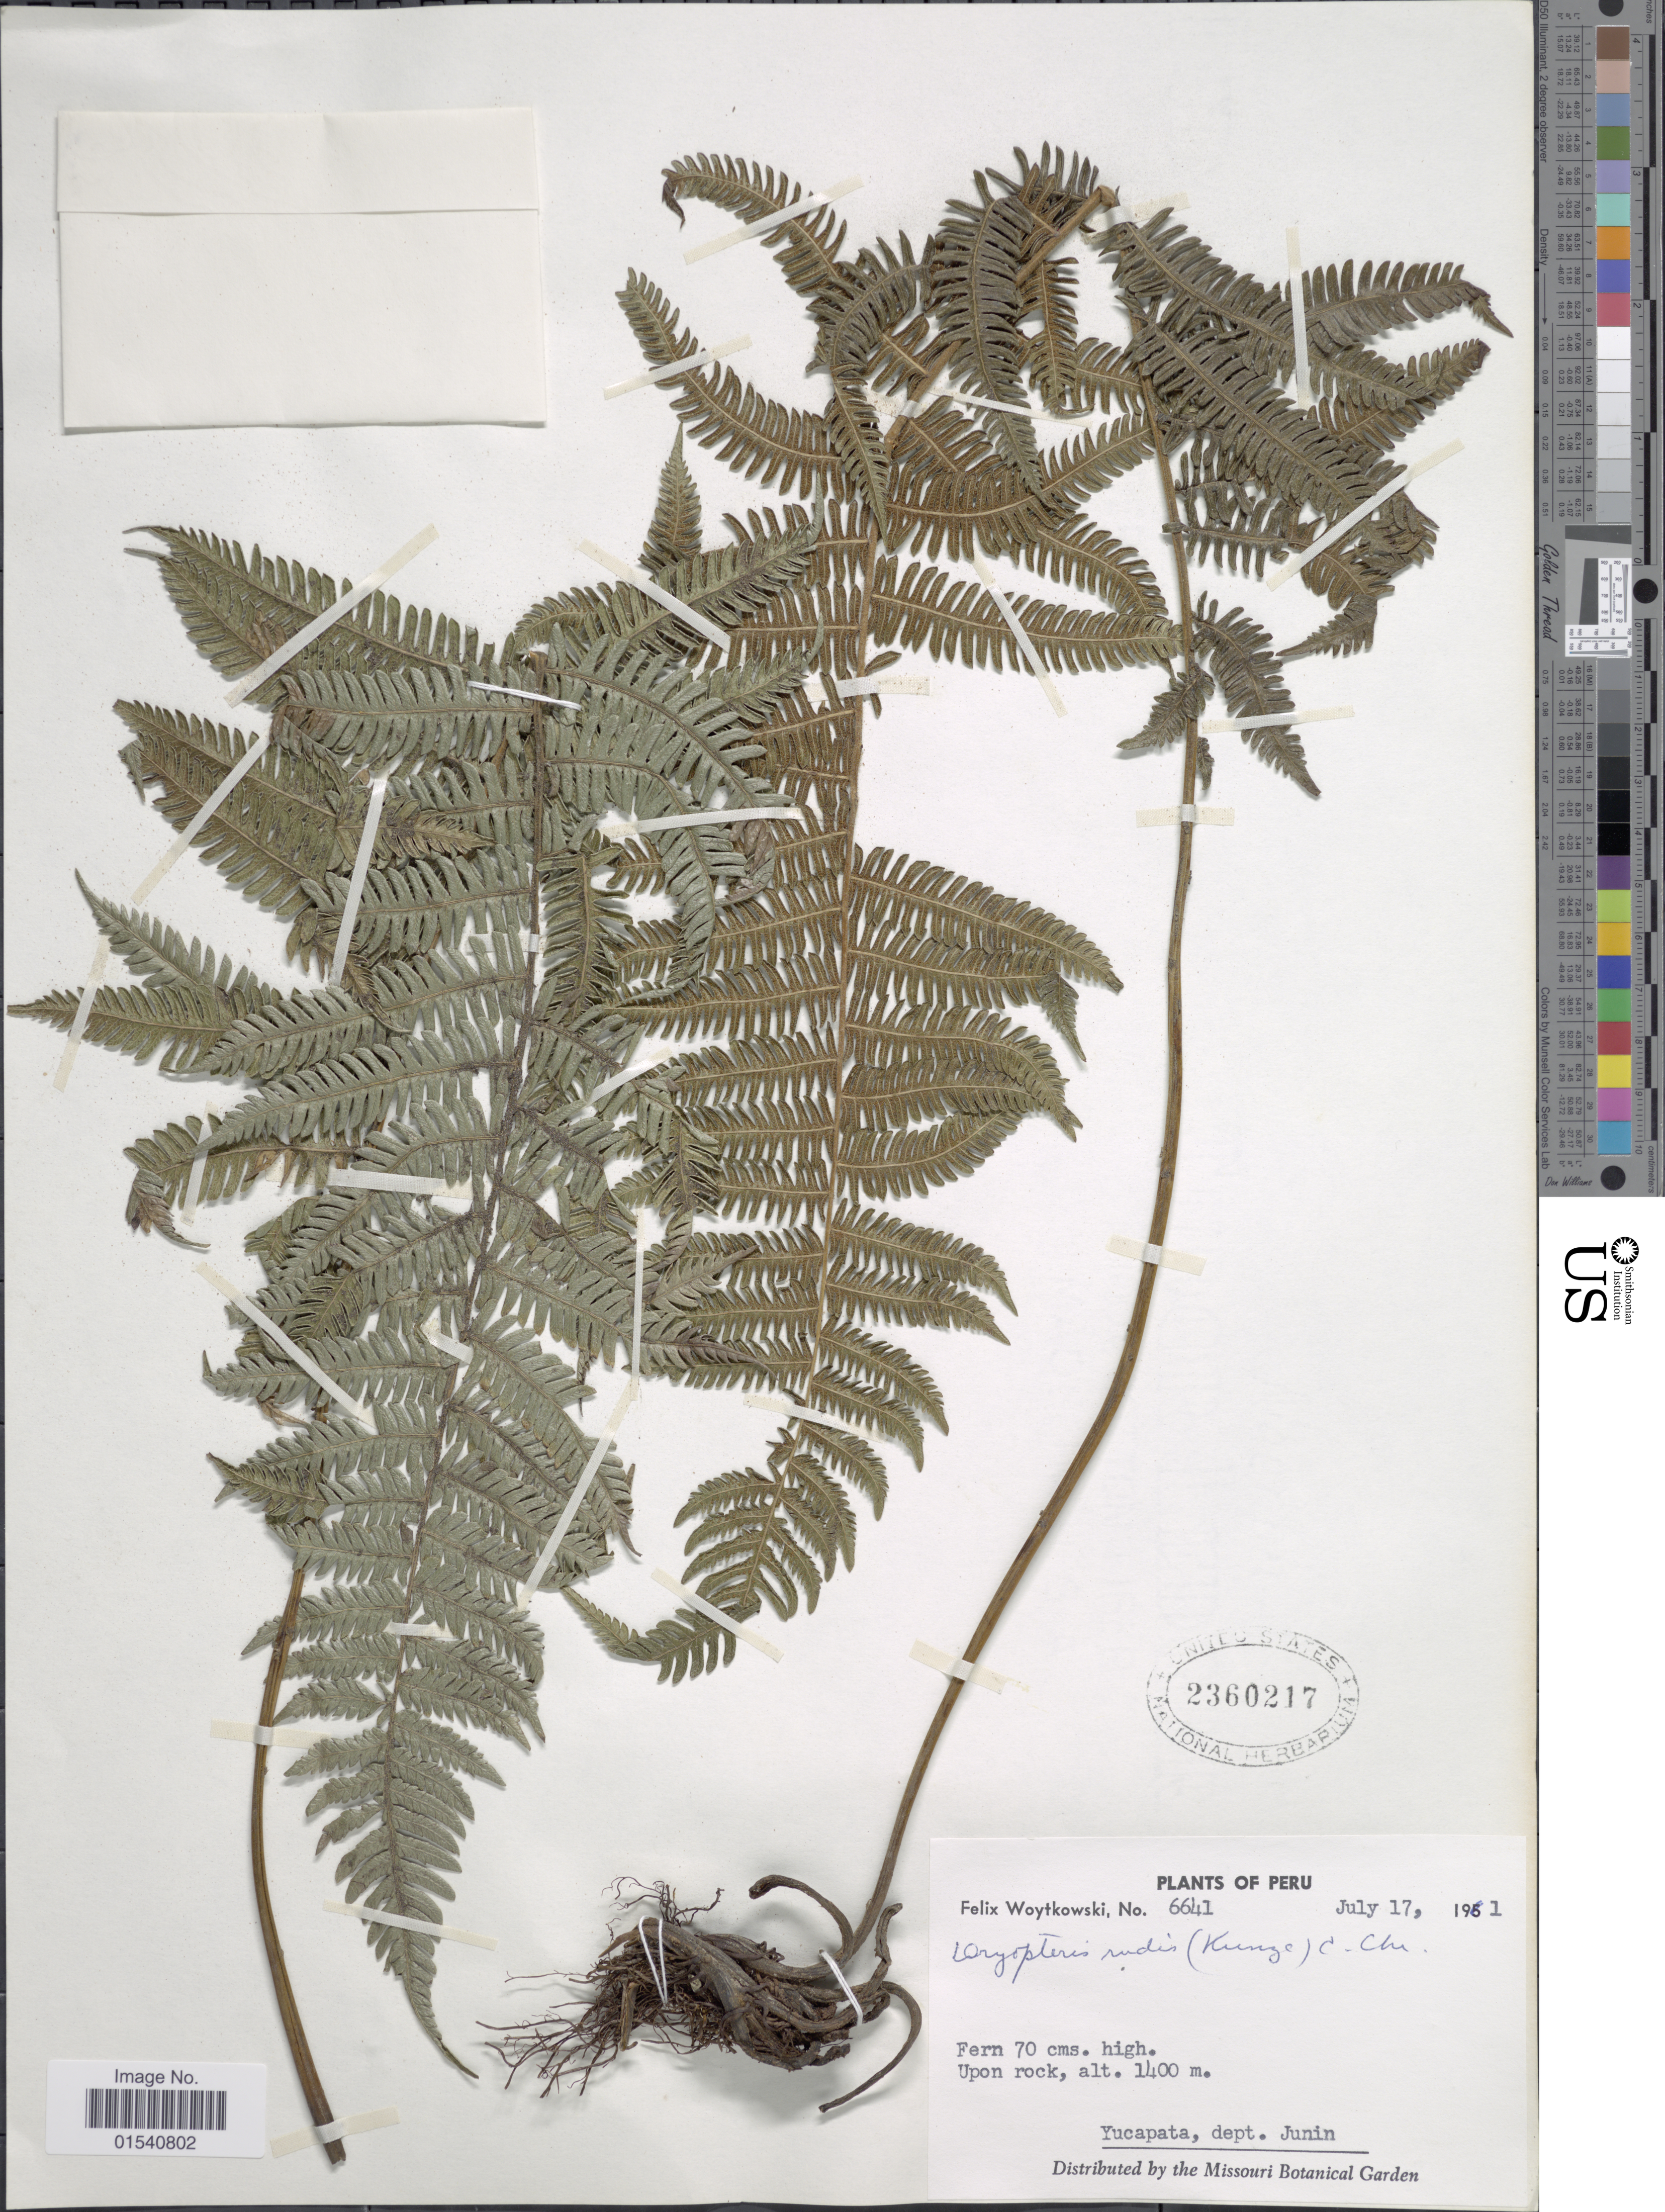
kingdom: Plantae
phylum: Tracheophyta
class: Polypodiopsida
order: Polypodiales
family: Thelypteridaceae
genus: Amauropelta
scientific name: Amauropelta rudis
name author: (Kunze) Pic. Serm.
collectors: F. Woytkowski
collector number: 6641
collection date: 1951-07-17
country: Peru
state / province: Junín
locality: Yucapata, dept. Junin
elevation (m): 1400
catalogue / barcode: US 2360217